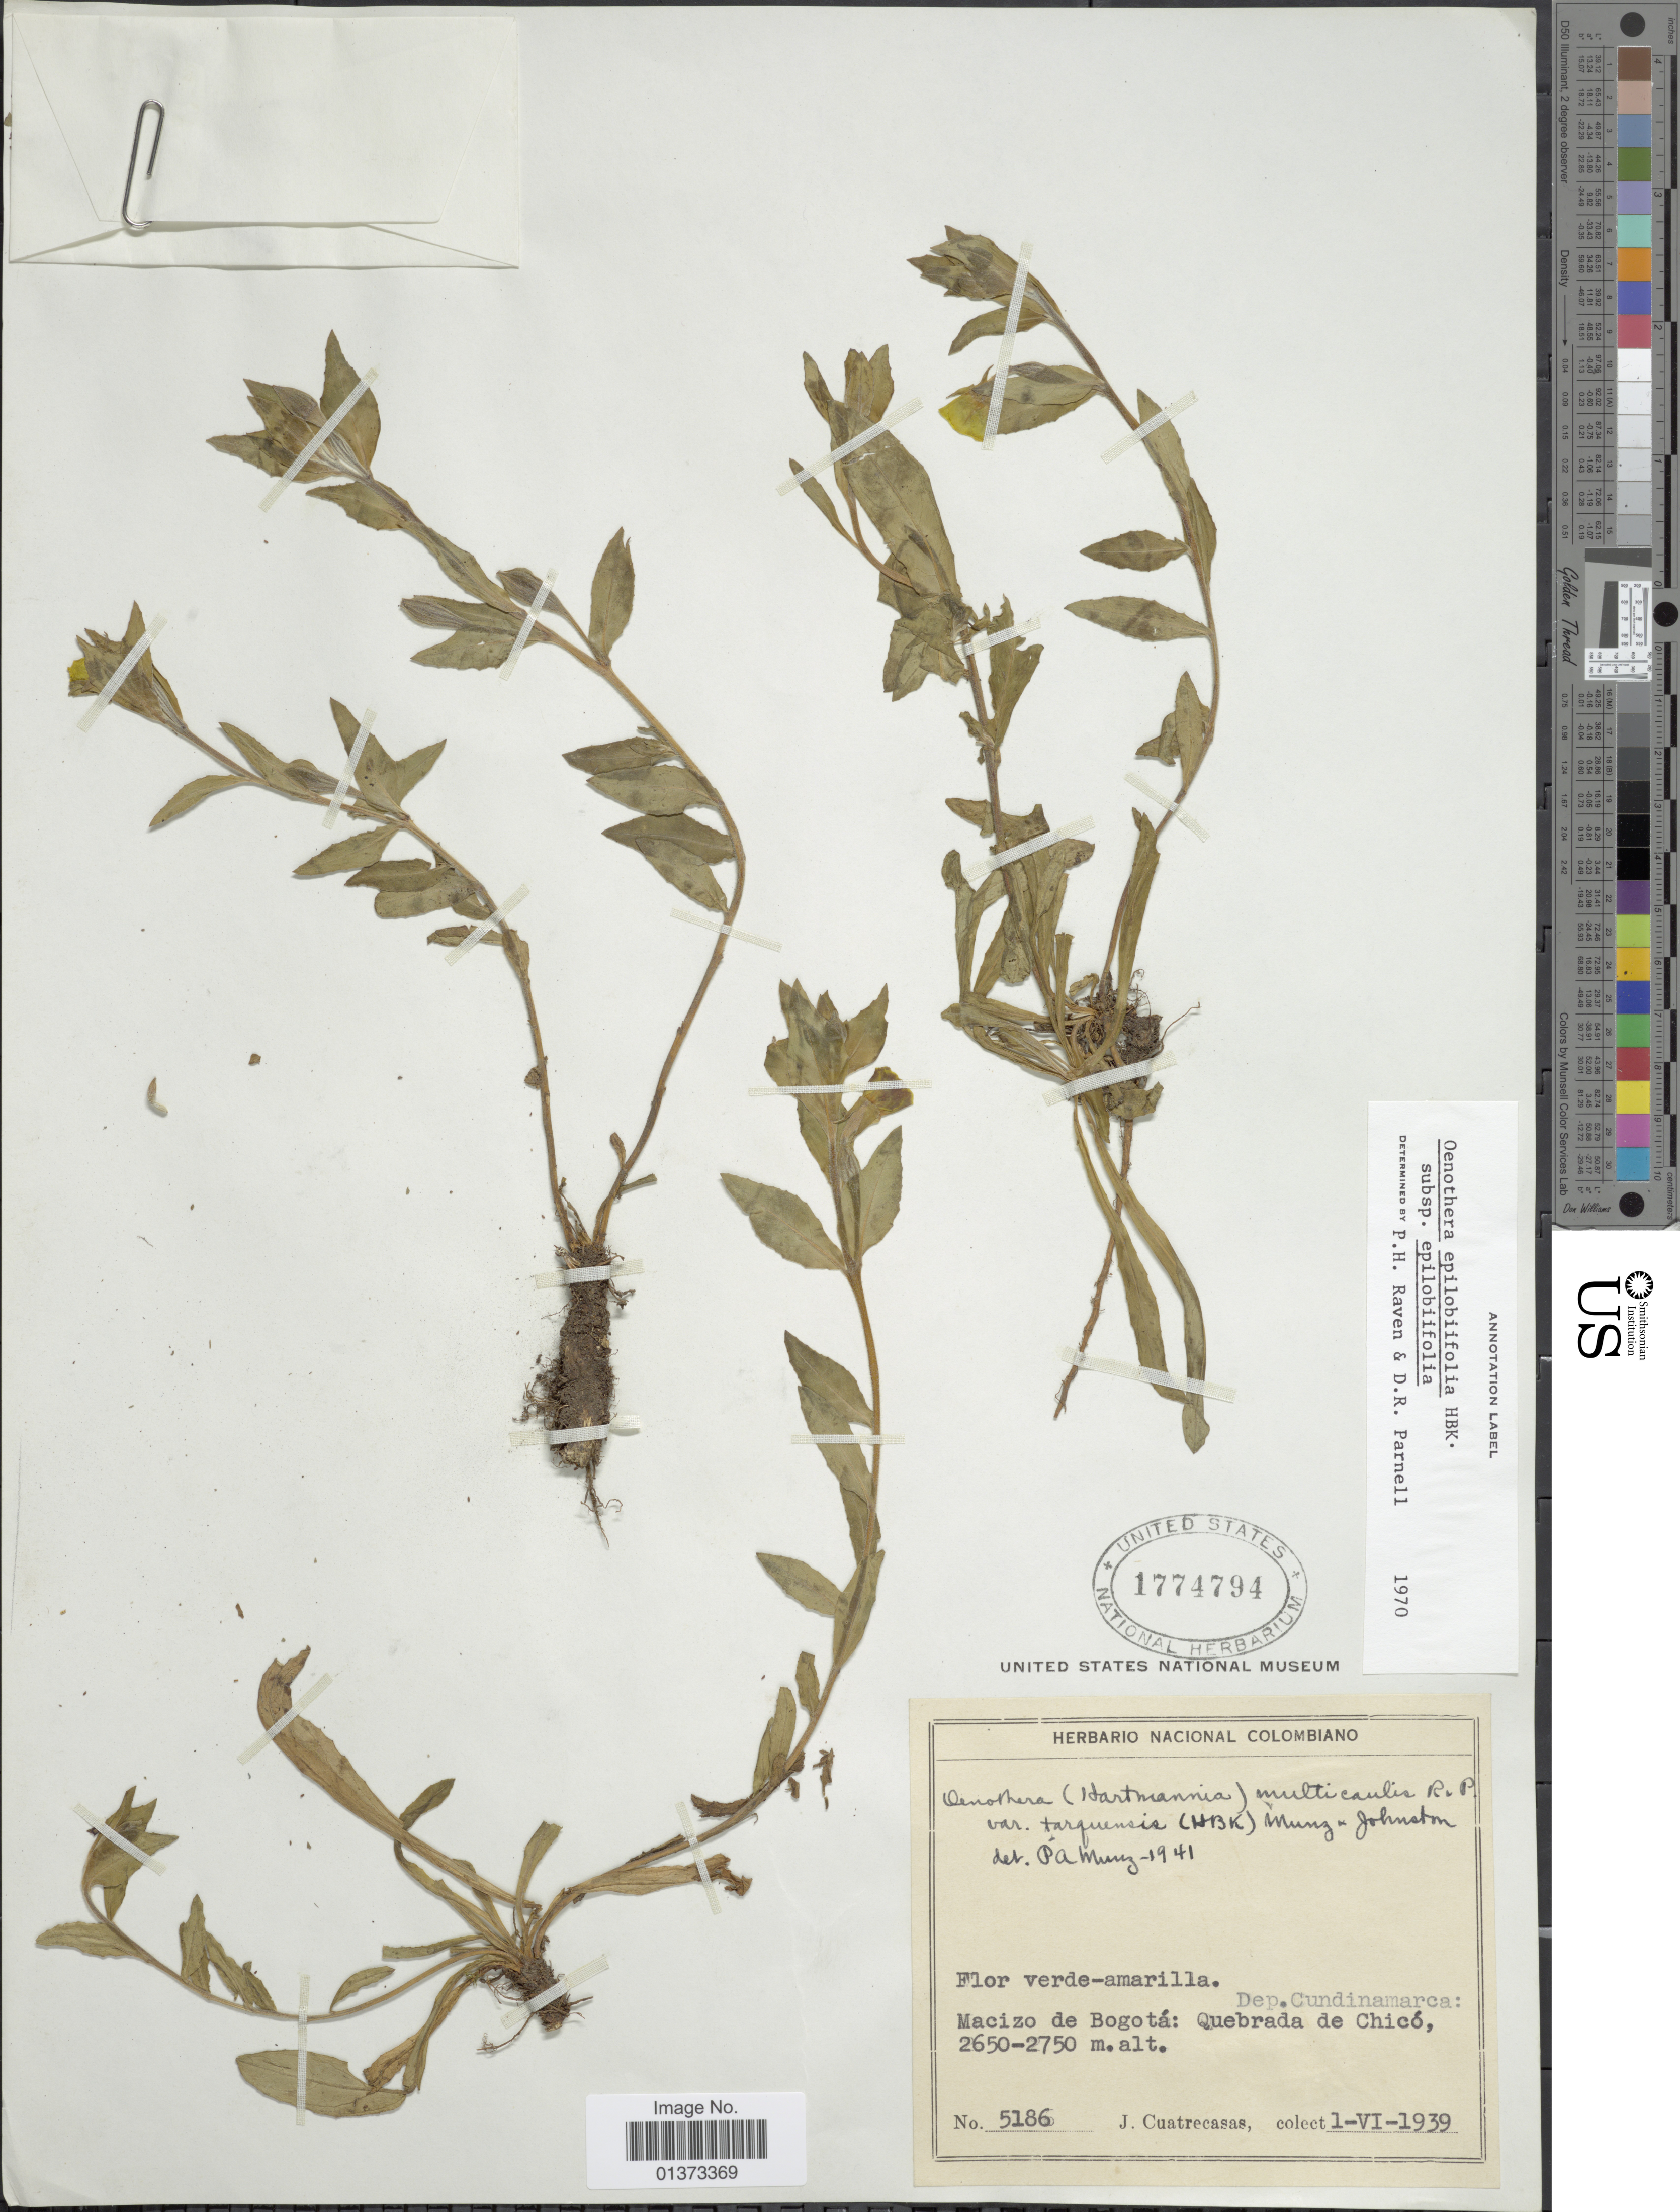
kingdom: Plantae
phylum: Tracheophyta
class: Magnoliopsida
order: Myrtales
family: Onagraceae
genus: Oenothera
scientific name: Oenothera epilobiifolia subsp. epilobiifolia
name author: Kunth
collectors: J. Cuatrecasas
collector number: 5186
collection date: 1939-06-01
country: Colombia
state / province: Cundinamarca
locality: Macizo de Bogotá: Quebrada de Chicó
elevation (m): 2650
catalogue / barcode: US 1774794